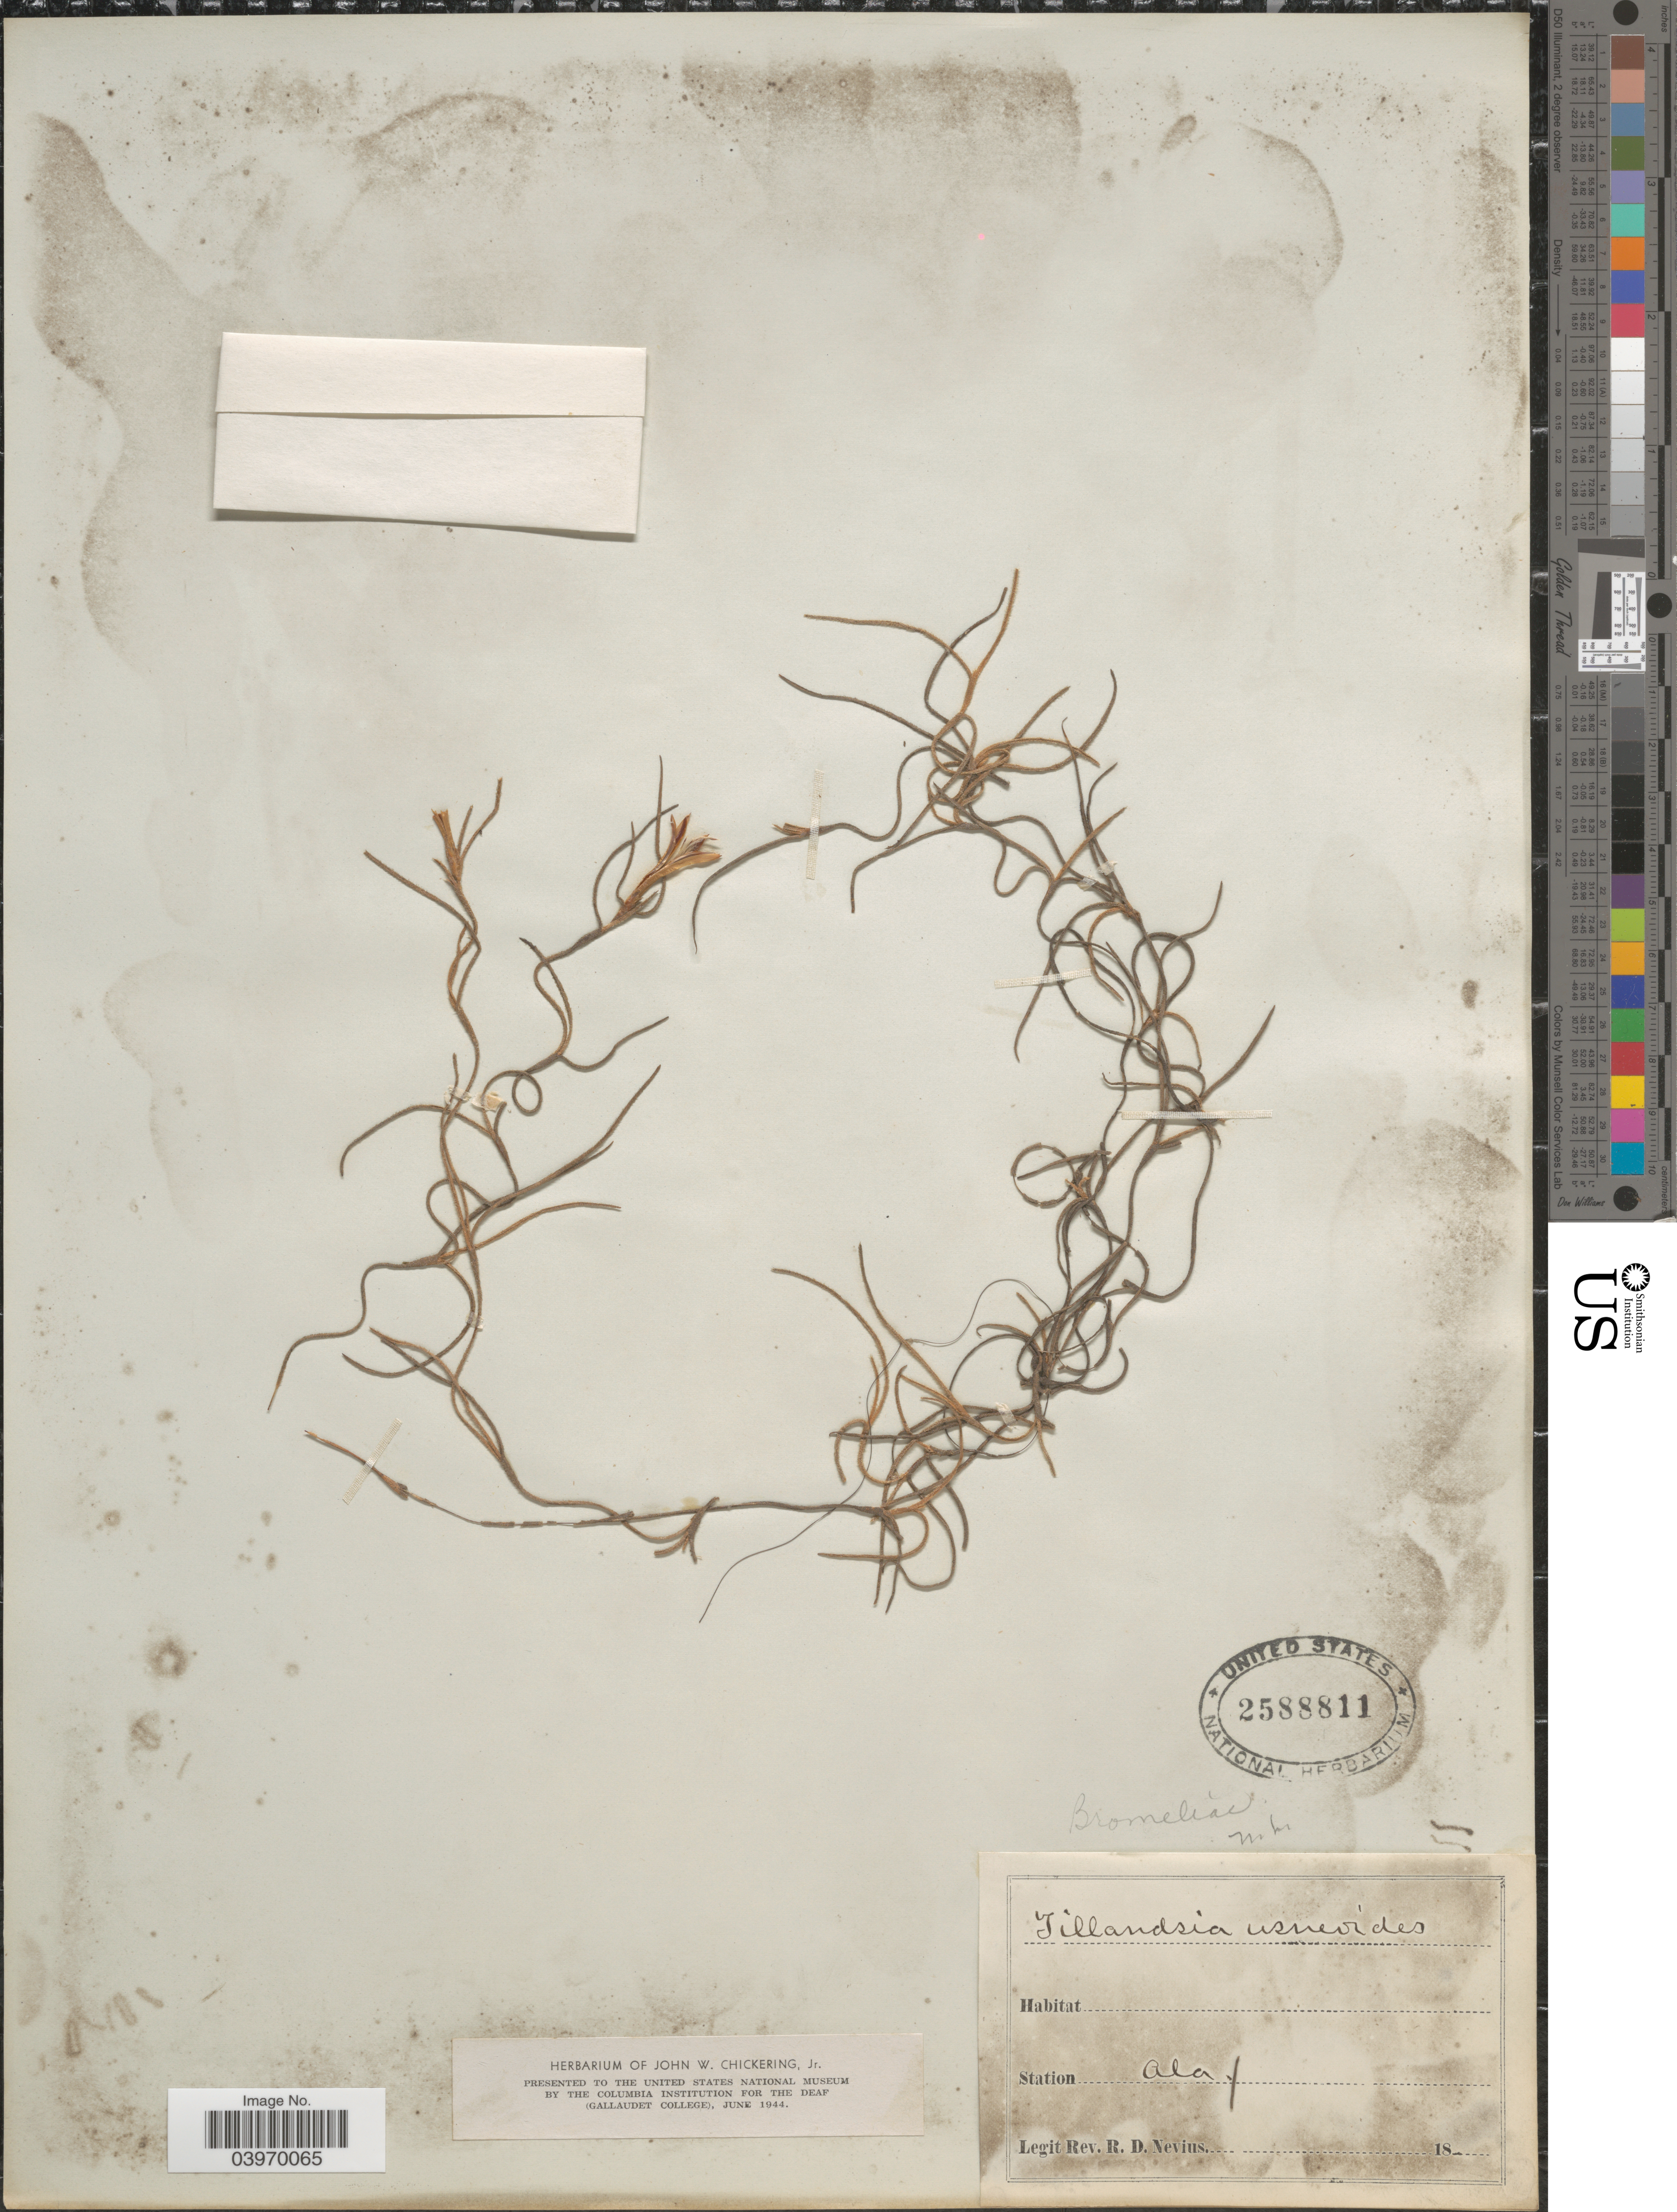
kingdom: Plantae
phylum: Tracheophyta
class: Liliopsida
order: Poales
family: Bromeliaceae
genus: Tillandsia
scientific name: Tillandsia usneoides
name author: (L.) L.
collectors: R. Nevius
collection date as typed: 18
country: United States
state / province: Alabama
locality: Station Ala.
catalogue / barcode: US 2588811